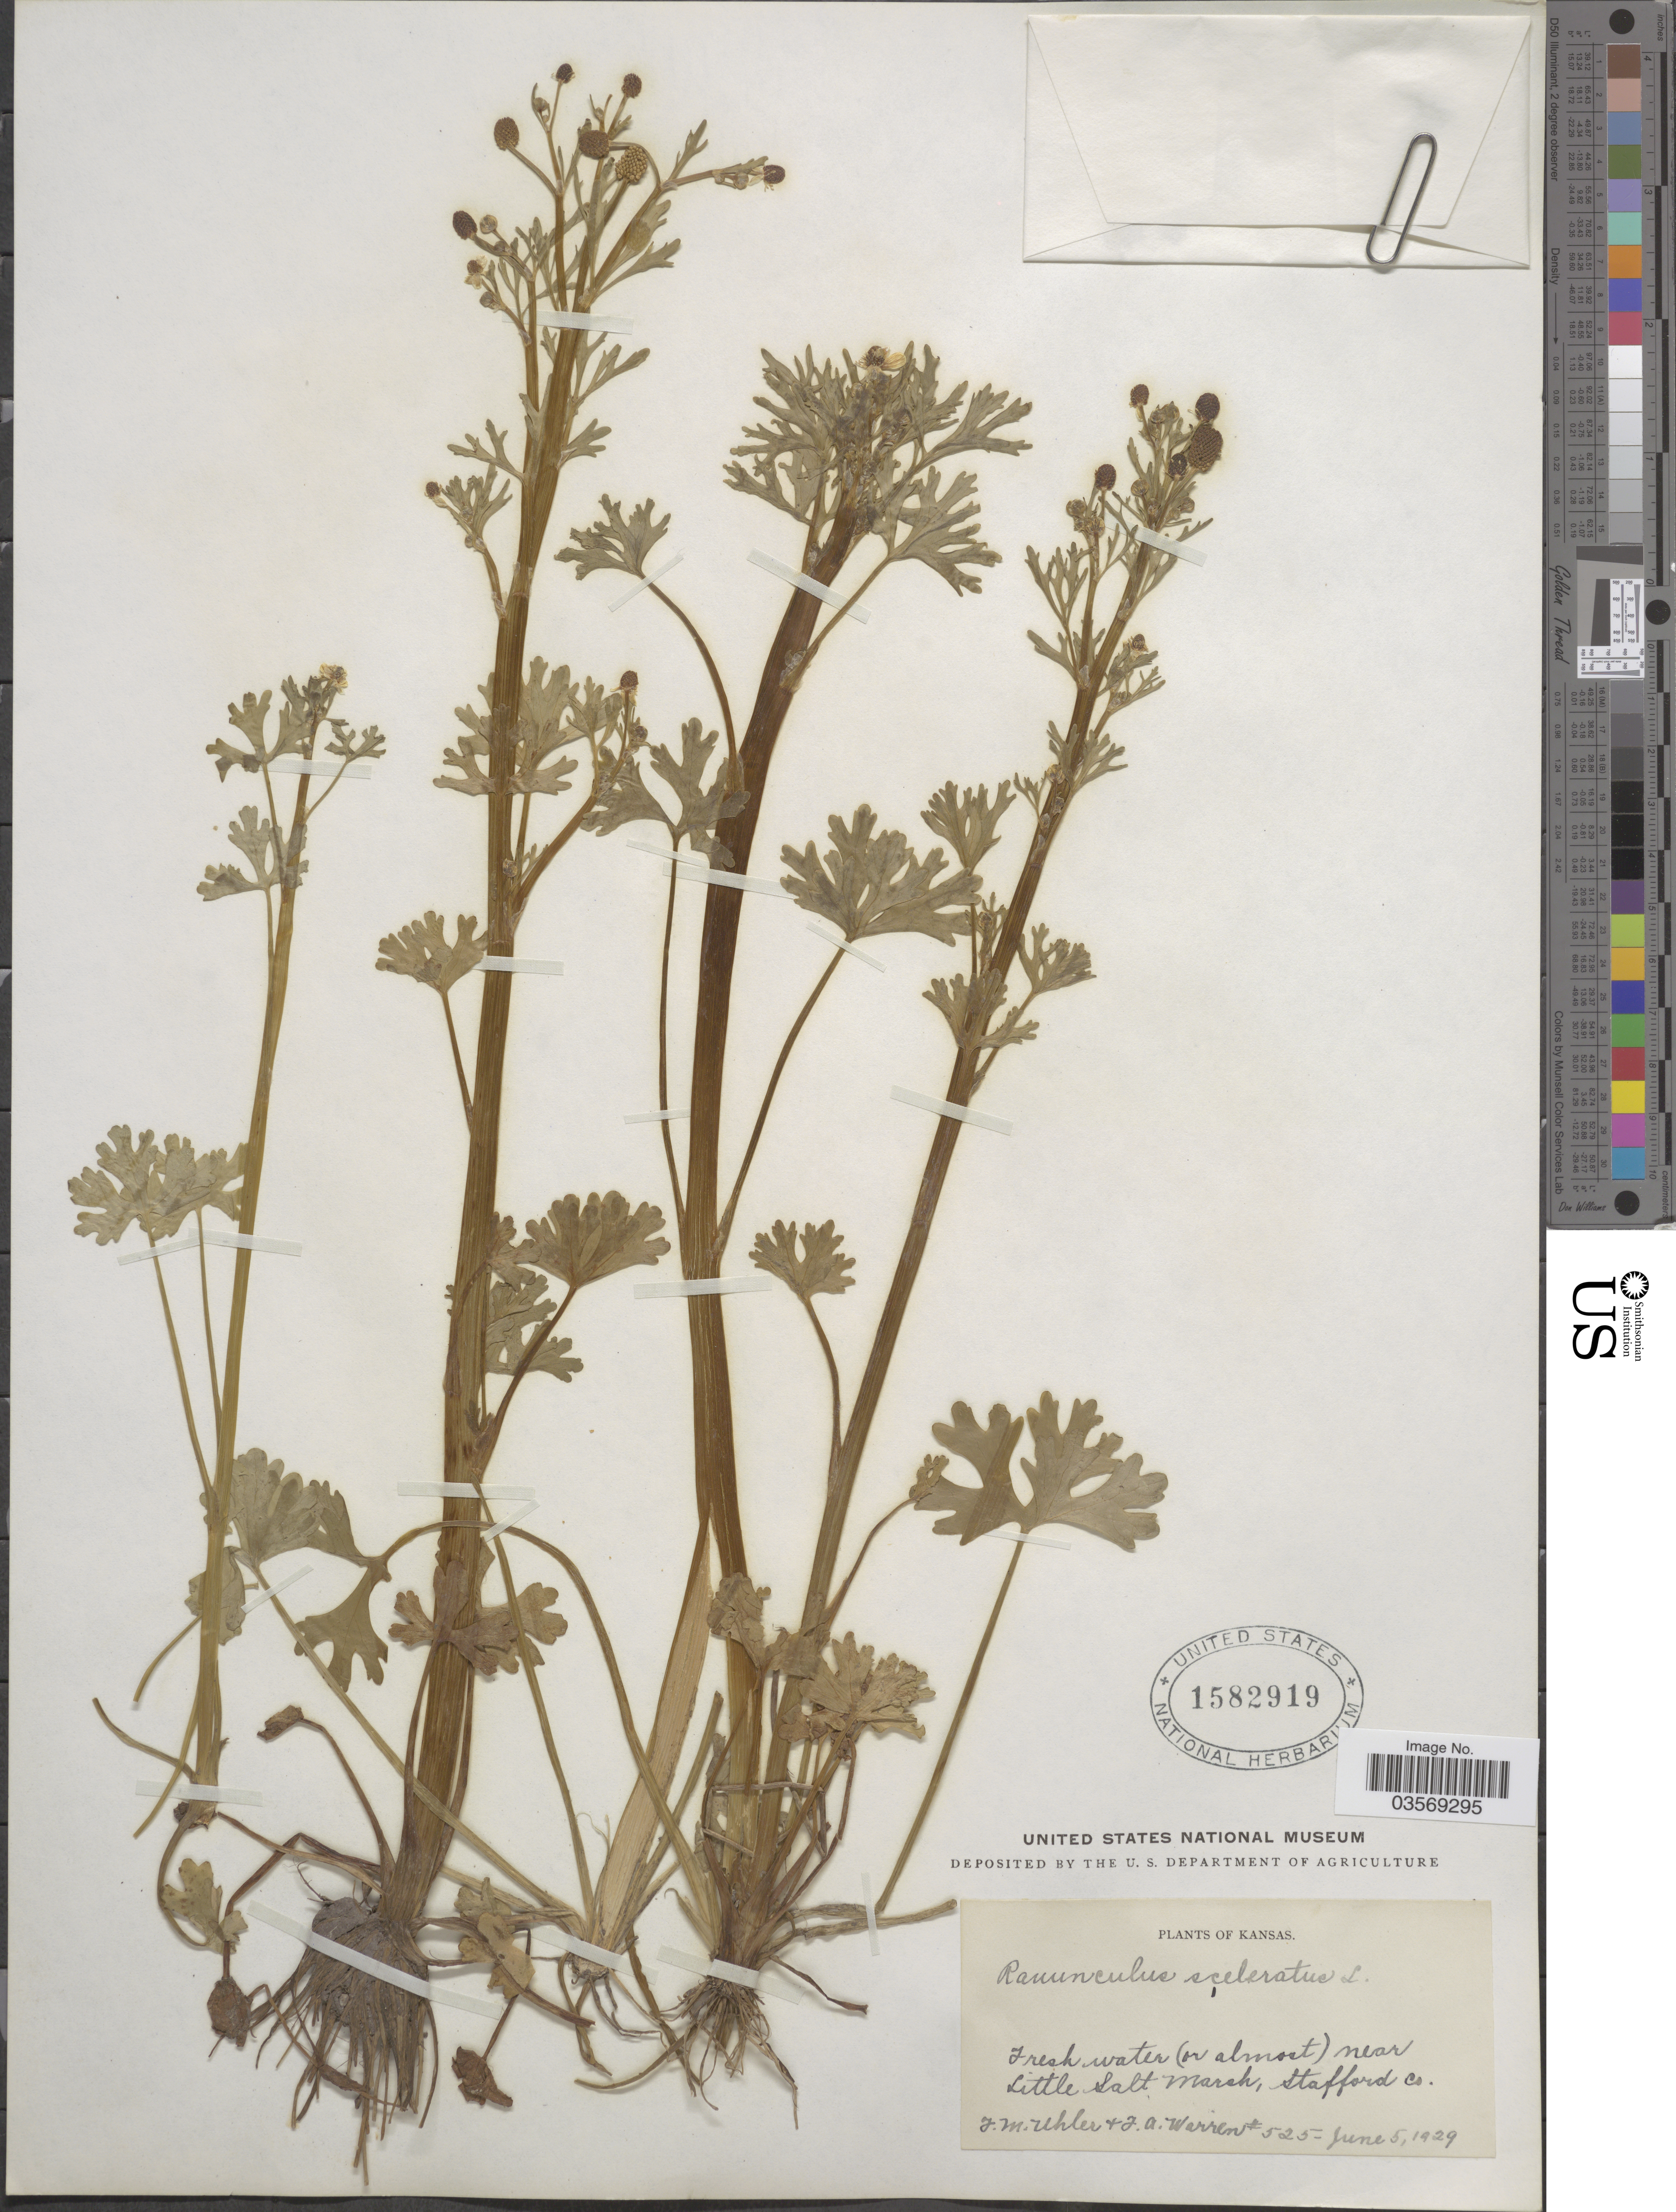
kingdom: Plantae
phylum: Tracheophyta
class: Magnoliopsida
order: Ranunculales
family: Ranunculaceae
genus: Ranunculus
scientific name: Ranunculus sceleratus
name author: L.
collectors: F. M. Uhler & J. Warren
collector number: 525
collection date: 1929-06-05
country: United States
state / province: Kansas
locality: Fresh water (or almost) near Little Salt Marsh, Stafford Co.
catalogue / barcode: US 1582919